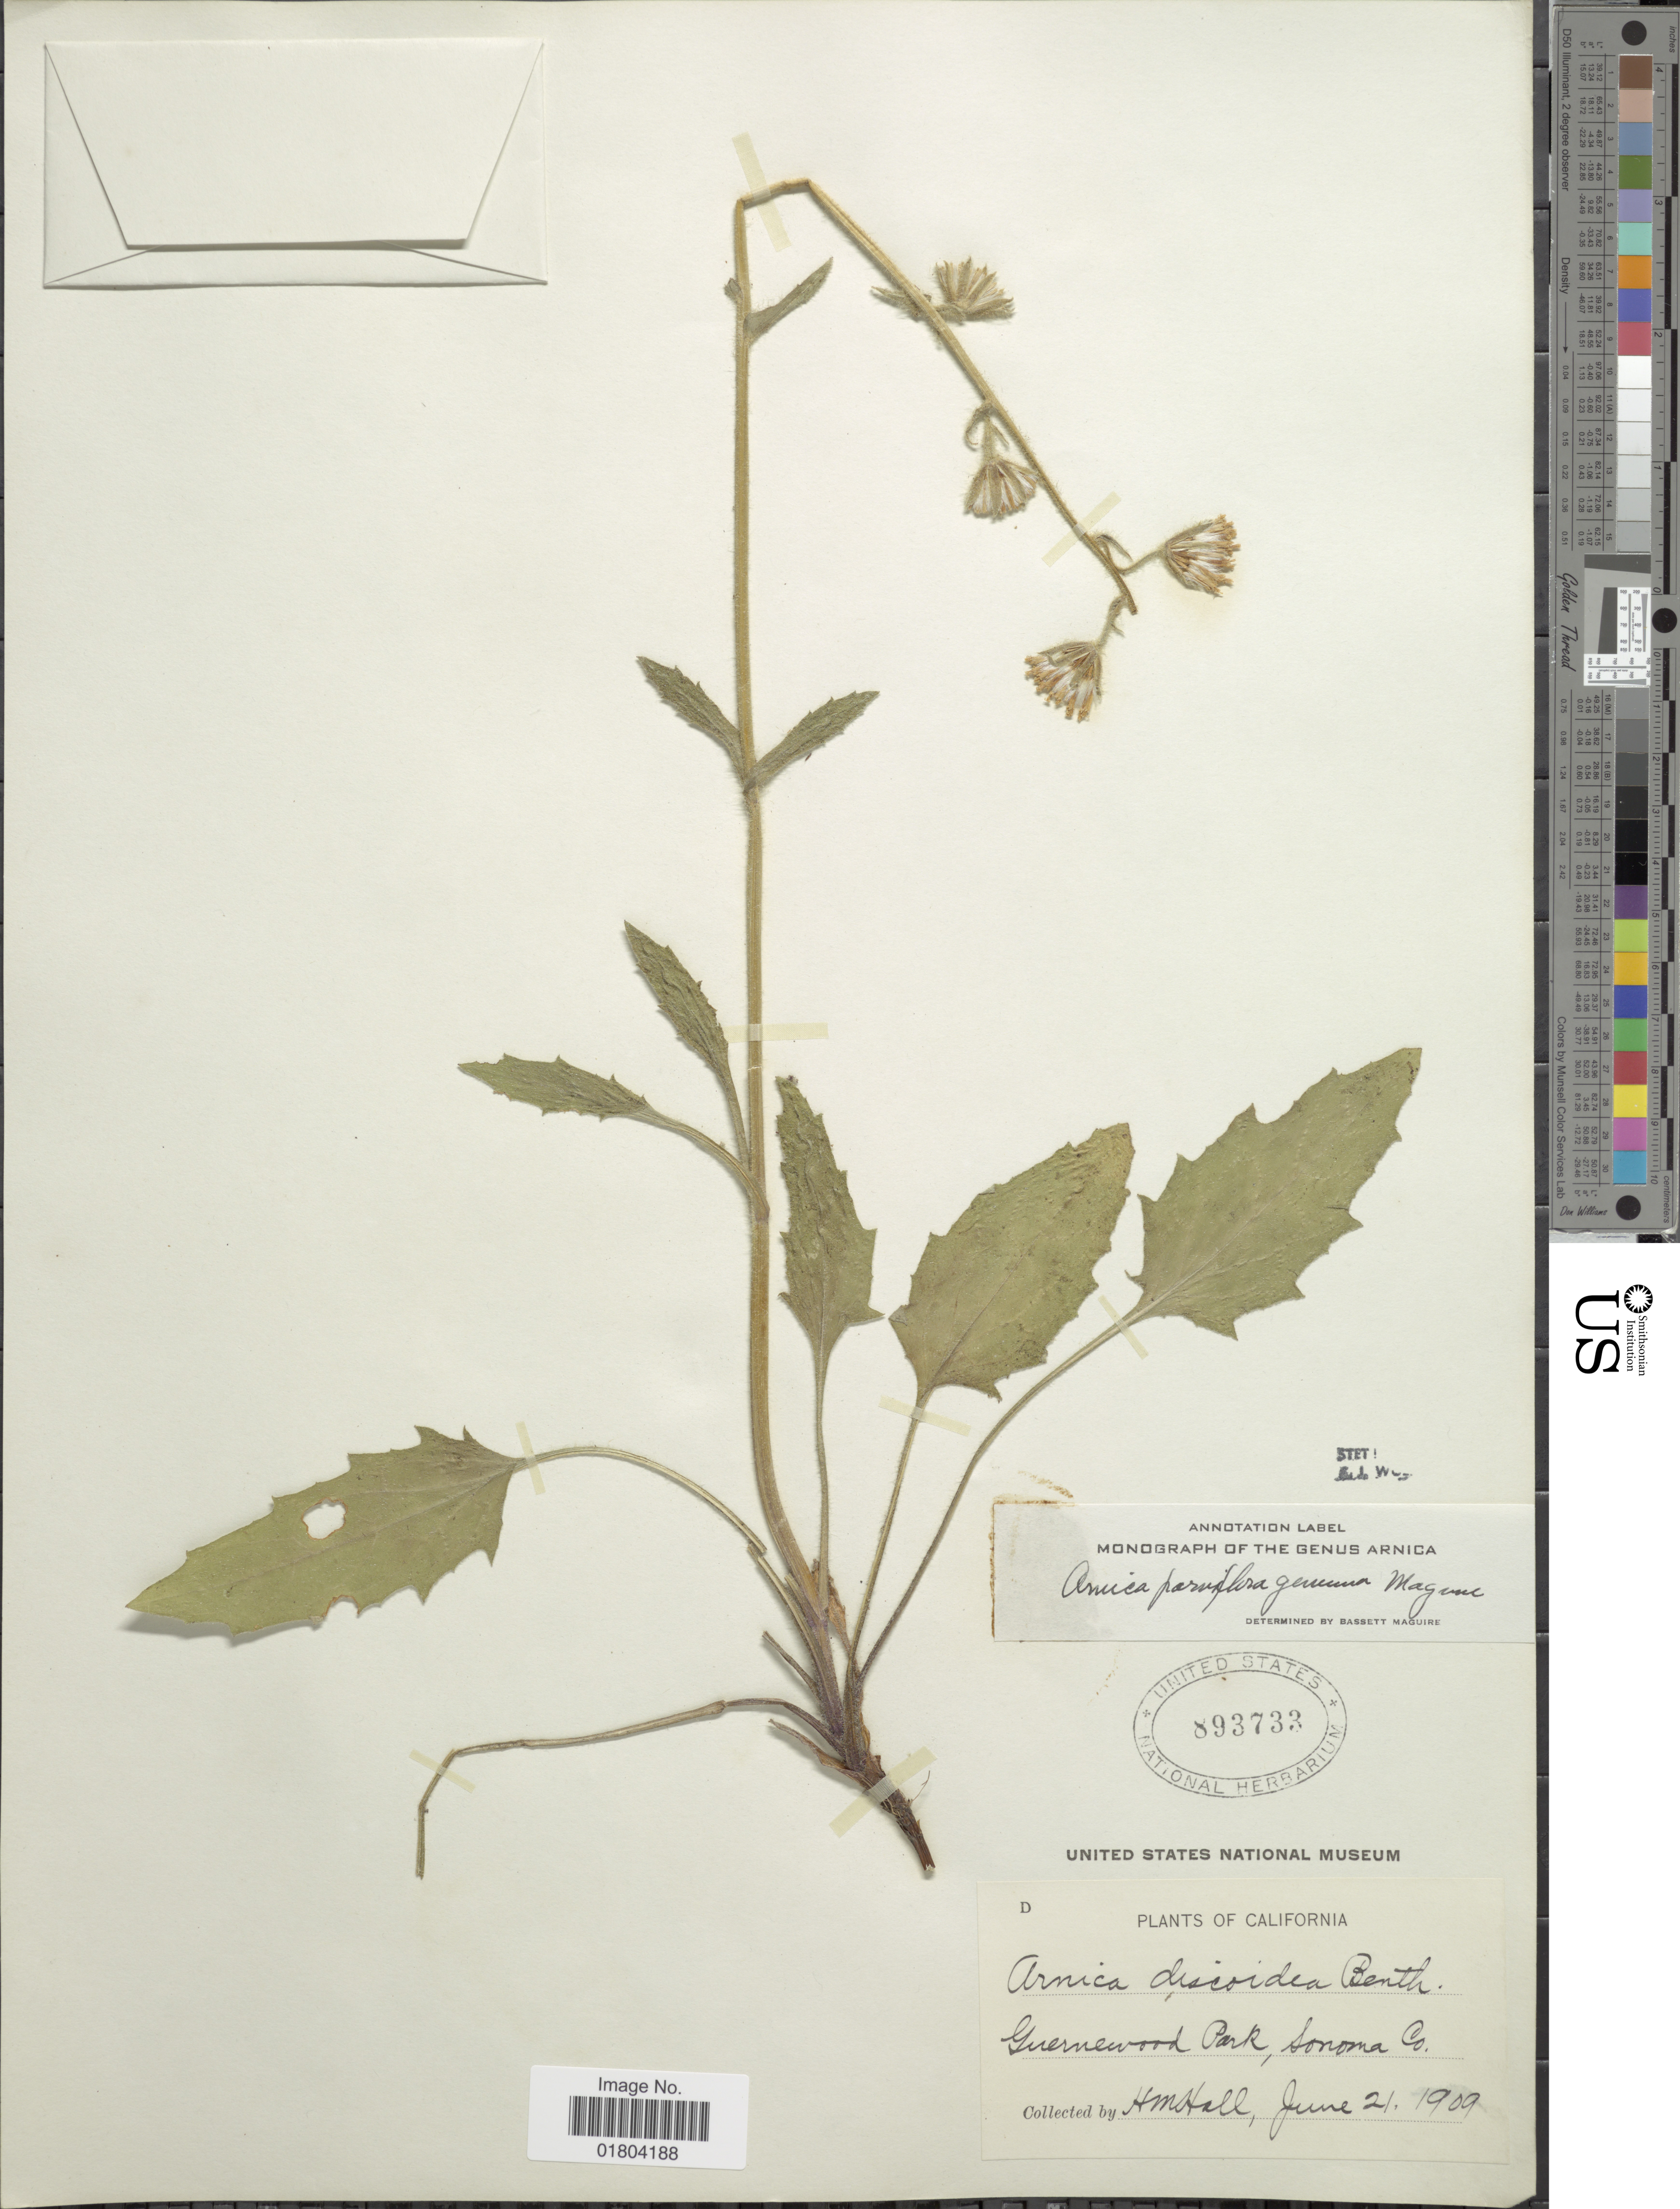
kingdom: Plantae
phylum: Tracheophyta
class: Magnoliopsida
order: Asterales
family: Asteraceae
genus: Arnica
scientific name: Arnica parviflora subsp. genuina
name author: Maguire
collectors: H. M. Hall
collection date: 1909-06-21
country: United States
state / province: California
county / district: Sonoma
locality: Guernewood Park, Sonoma Co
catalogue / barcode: US 893733